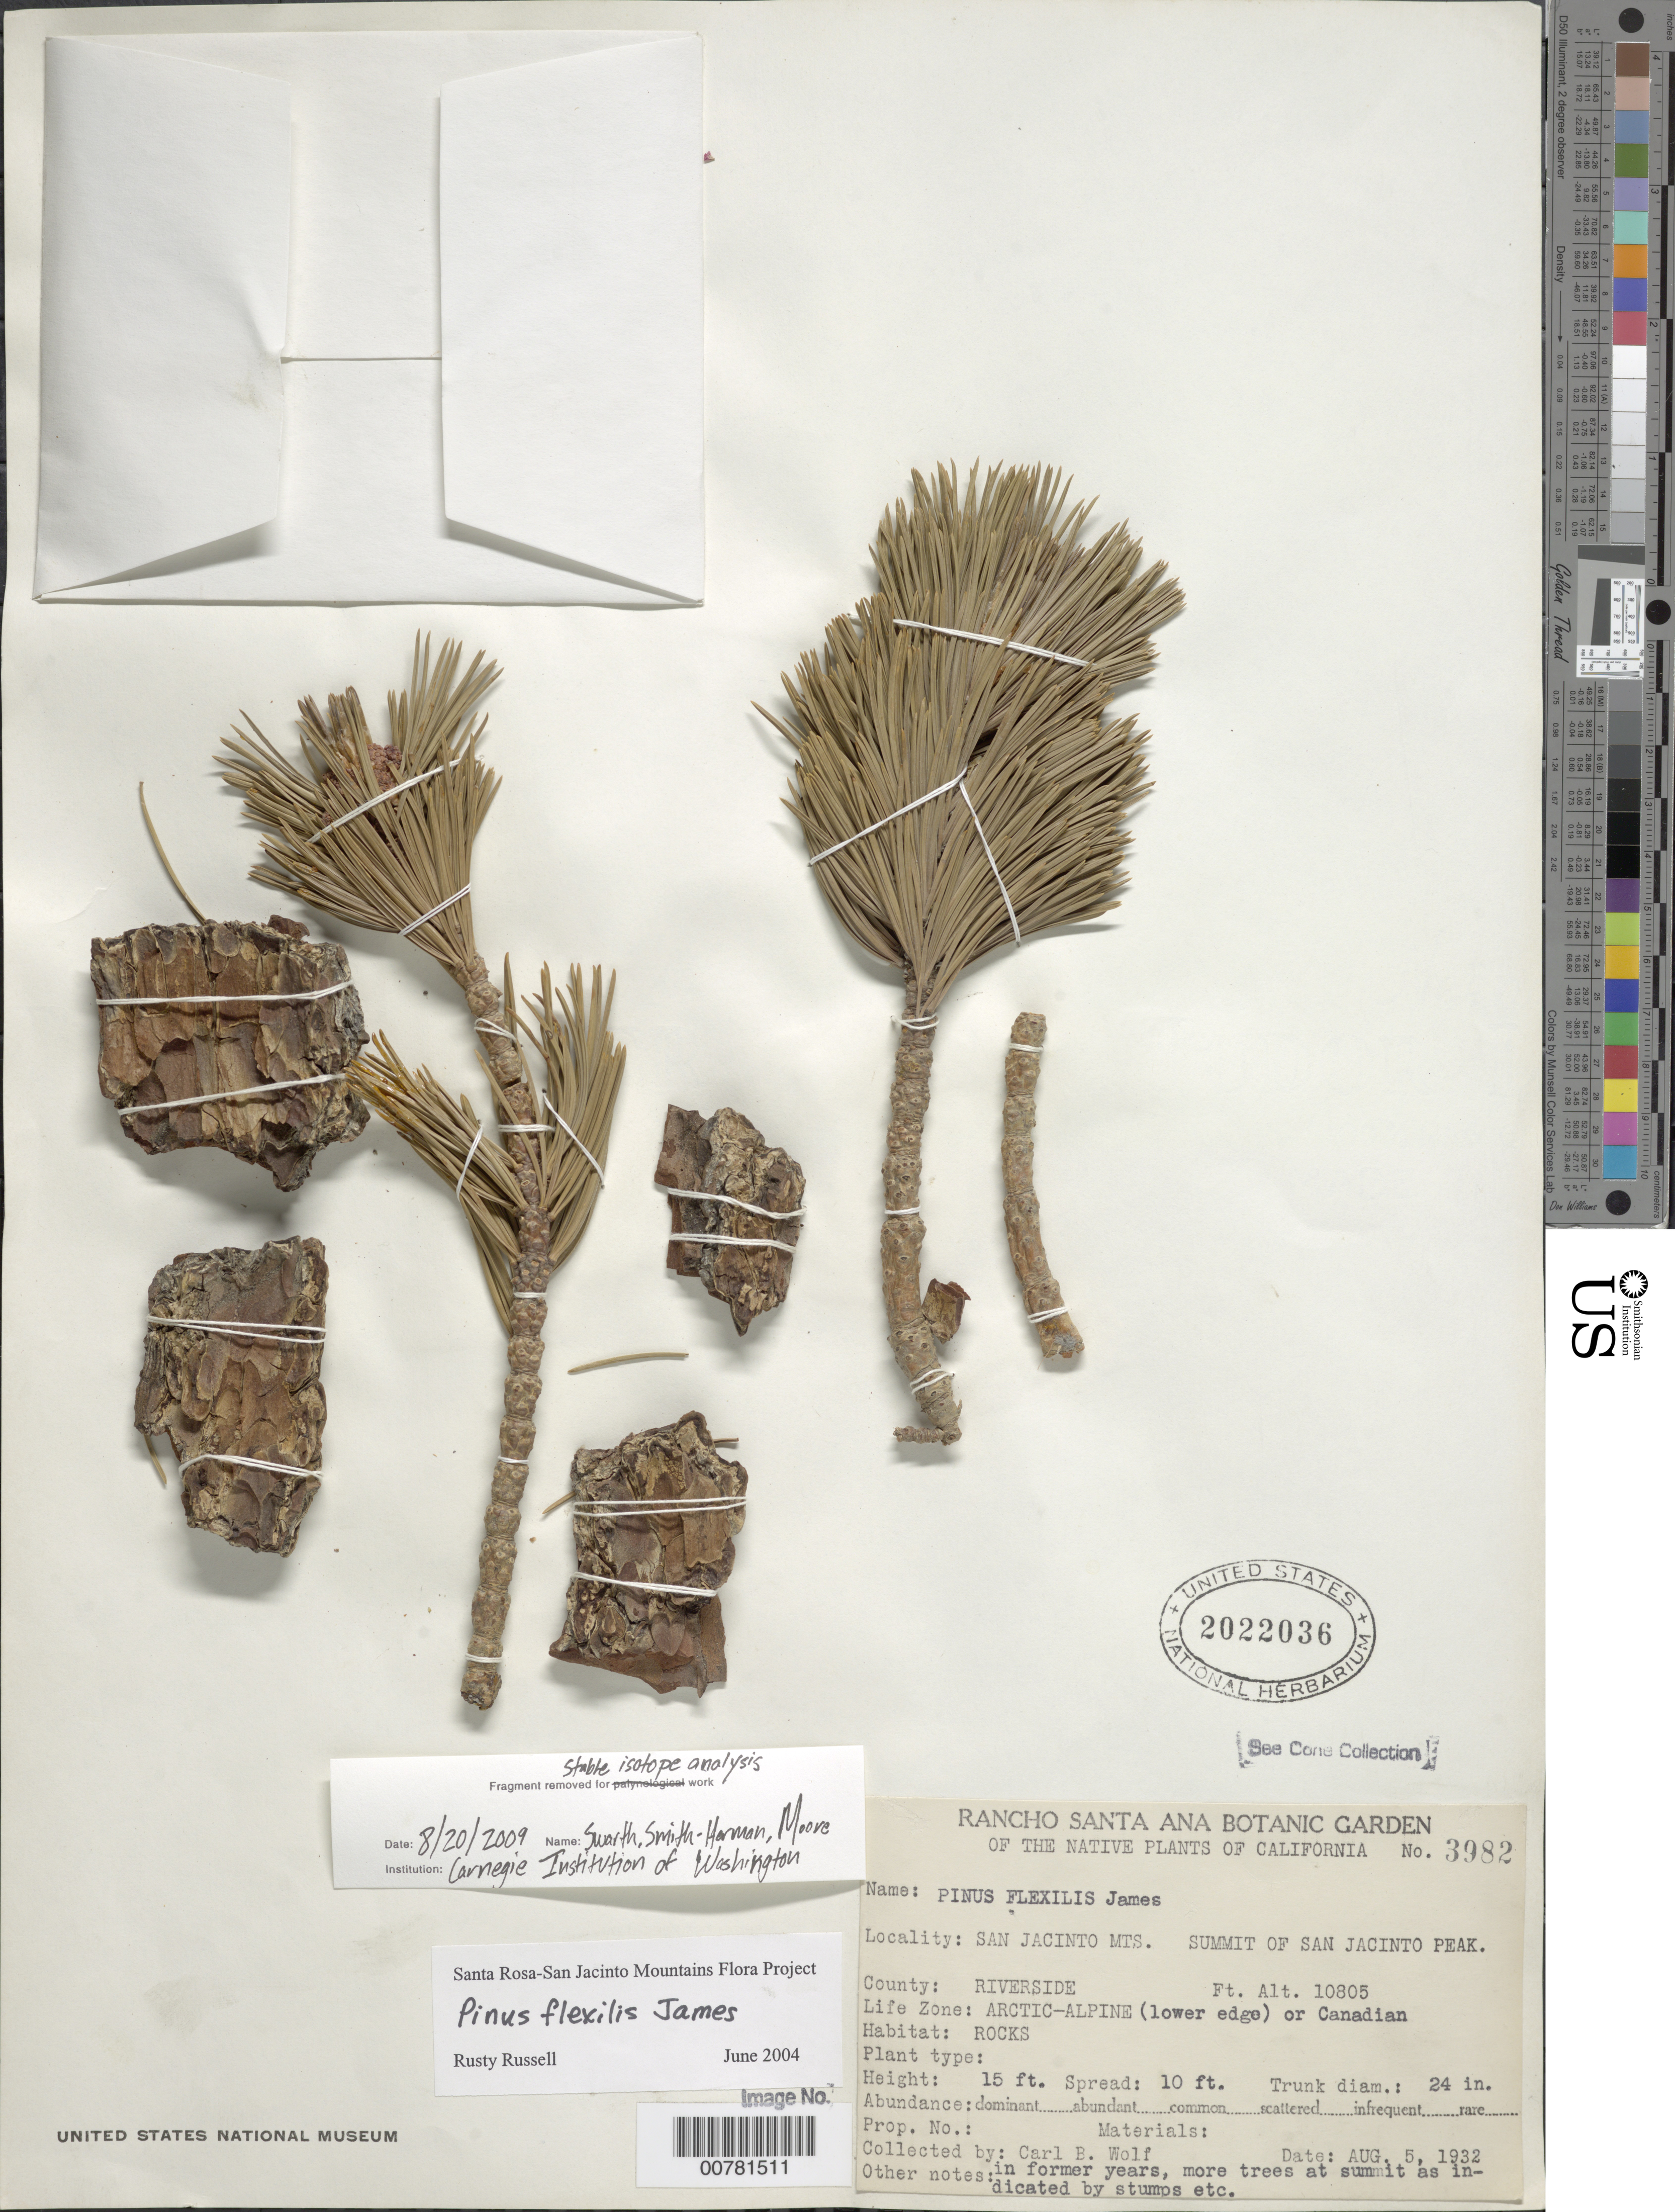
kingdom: Plantae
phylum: Tracheophyta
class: Pinopsida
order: Pinales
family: Pinaceae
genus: Pinus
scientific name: Pinus flexilis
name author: E. James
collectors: C. B. Wolf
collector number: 3982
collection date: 1932-08-05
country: United States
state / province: California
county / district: Riverside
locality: San Jacinto Mts. Summit of San Jacinto Peak. County: Riverside. Life Zone: Arctic-alpine (lower edge) or Canadian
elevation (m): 3293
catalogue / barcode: US 2022036